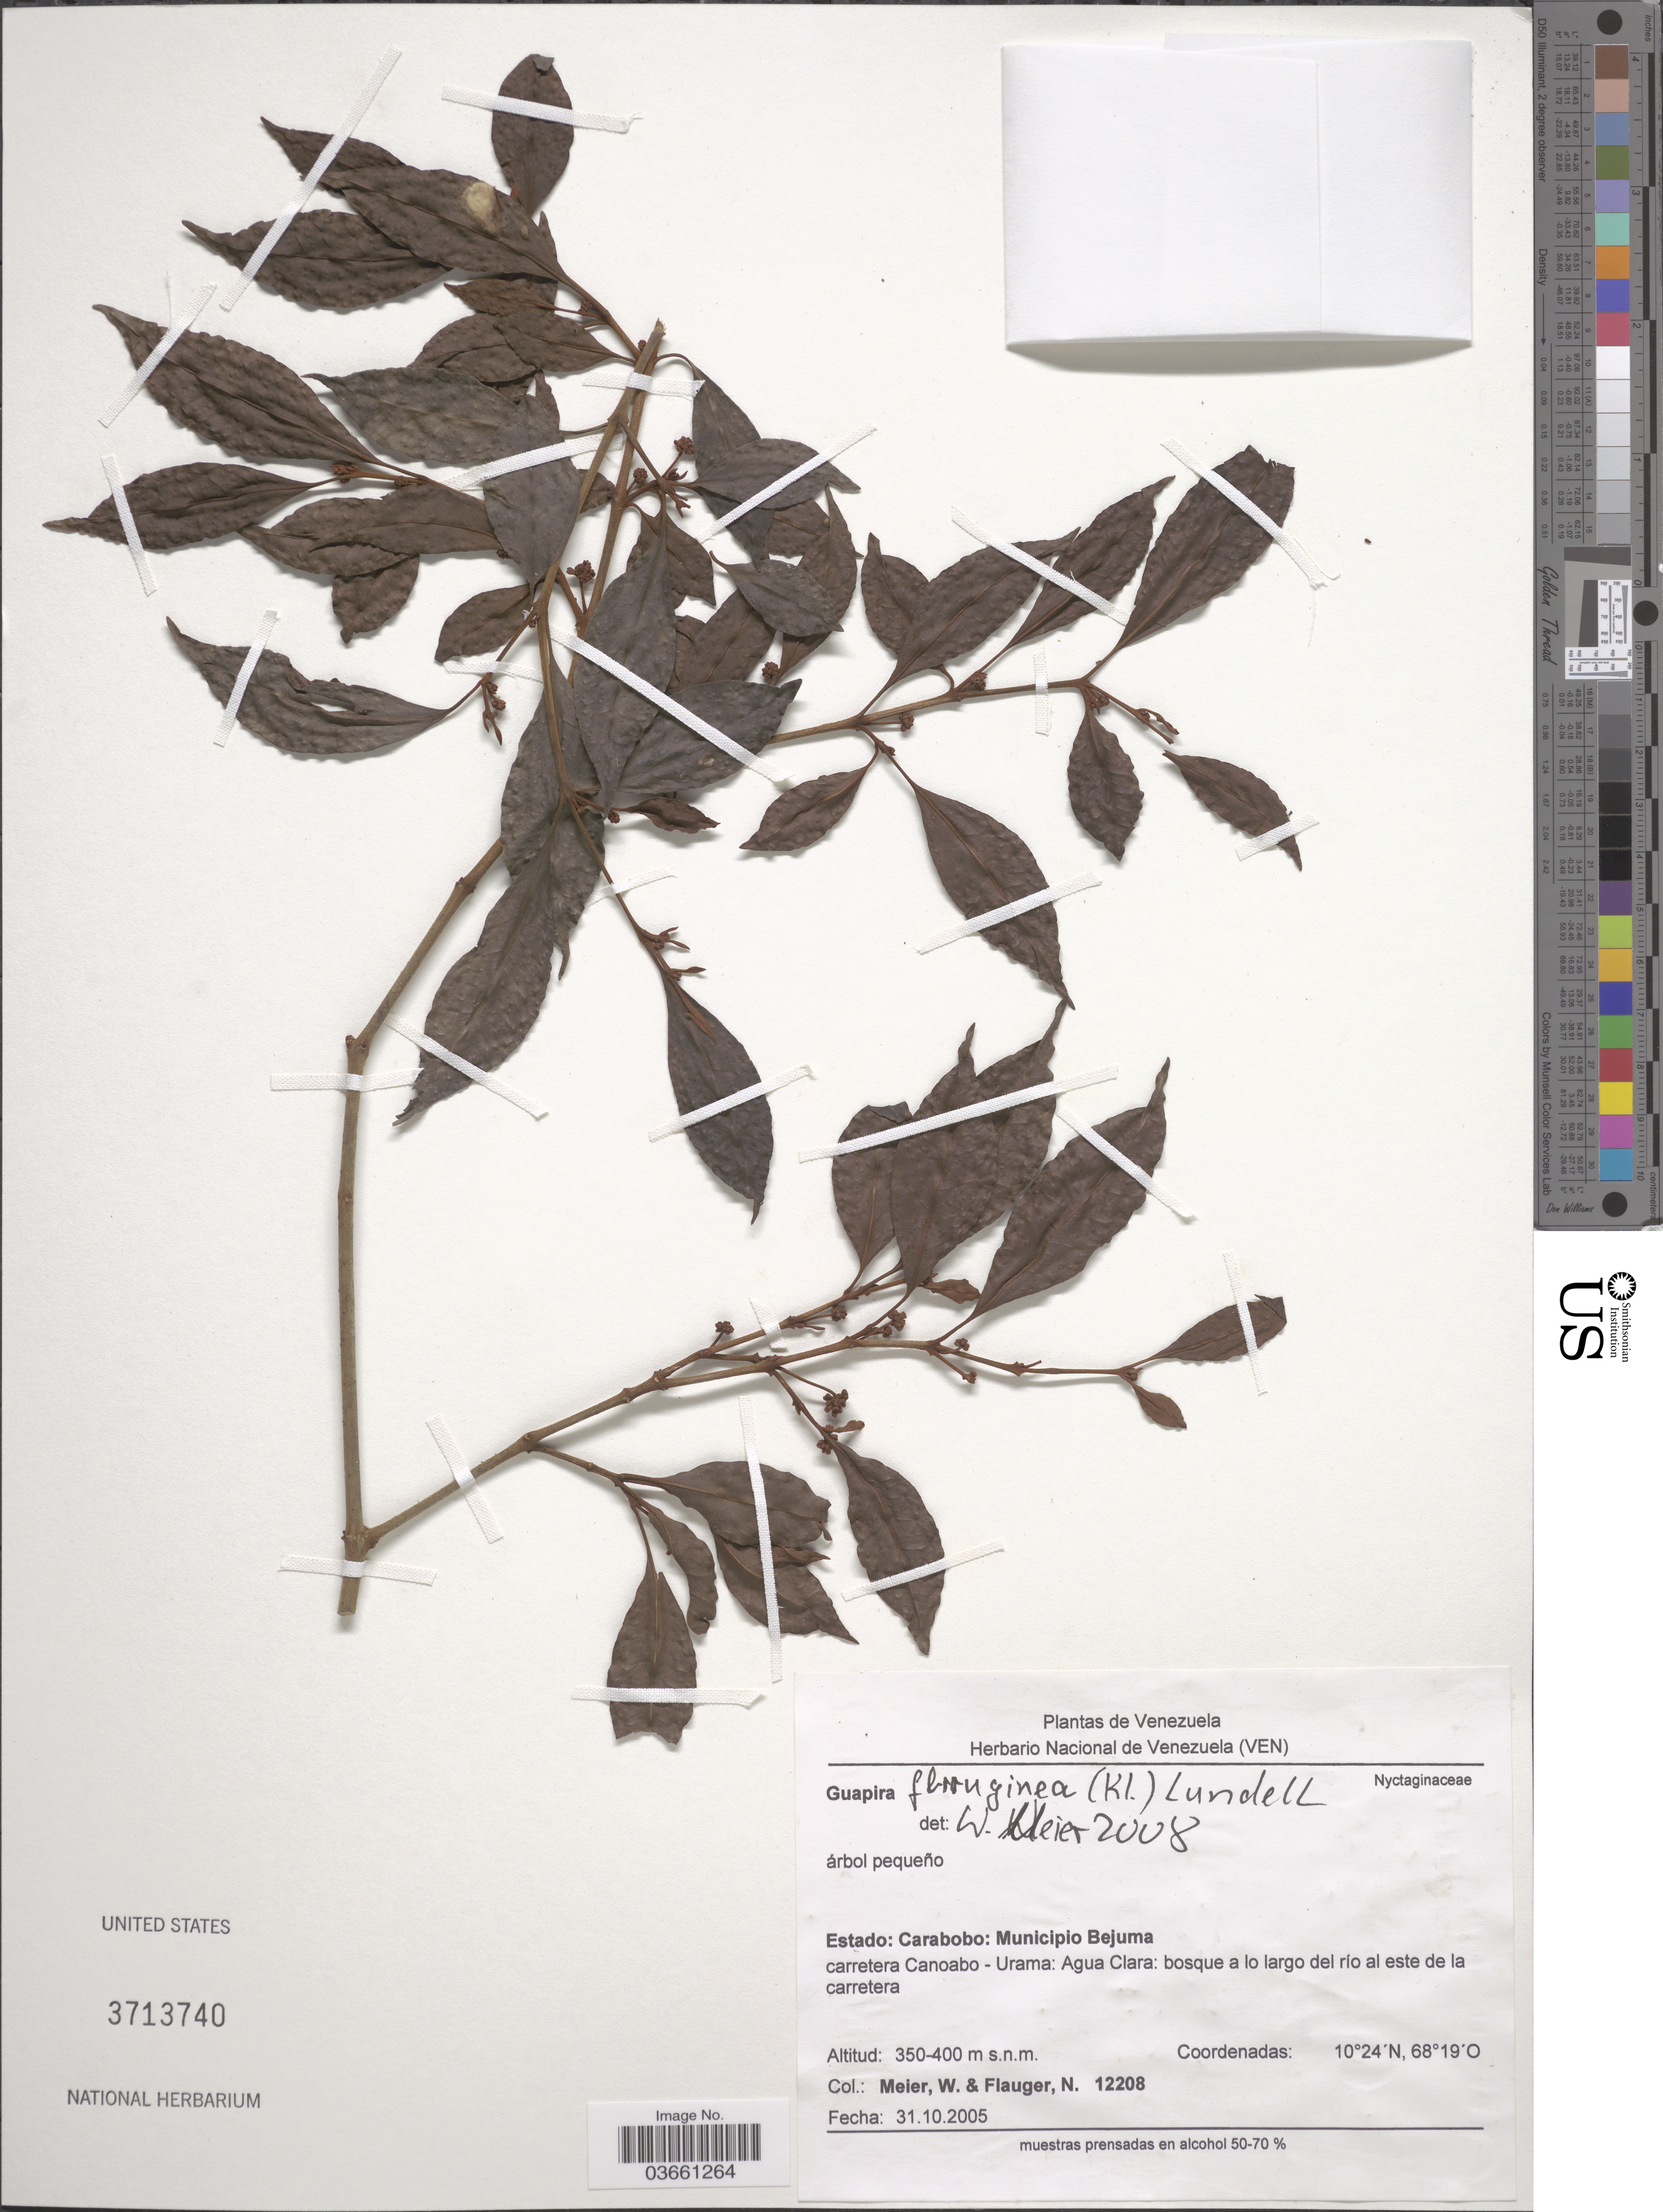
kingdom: Plantae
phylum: Tracheophyta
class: Magnoliopsida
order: Caryophyllales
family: Nyctaginaceae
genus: Guapira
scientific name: Guapira ferruginea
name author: (Klotzsch ex Choisy) Lundell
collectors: W. Meier & N. Flauger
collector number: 12208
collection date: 2005-10-31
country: Venezuela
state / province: Carabobo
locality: Municipio Bejuma. Carretera Canoabo-Urama: Agua Clara: bosque a lo largo del río al este de la carretera.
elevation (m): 350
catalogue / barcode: US 3713740